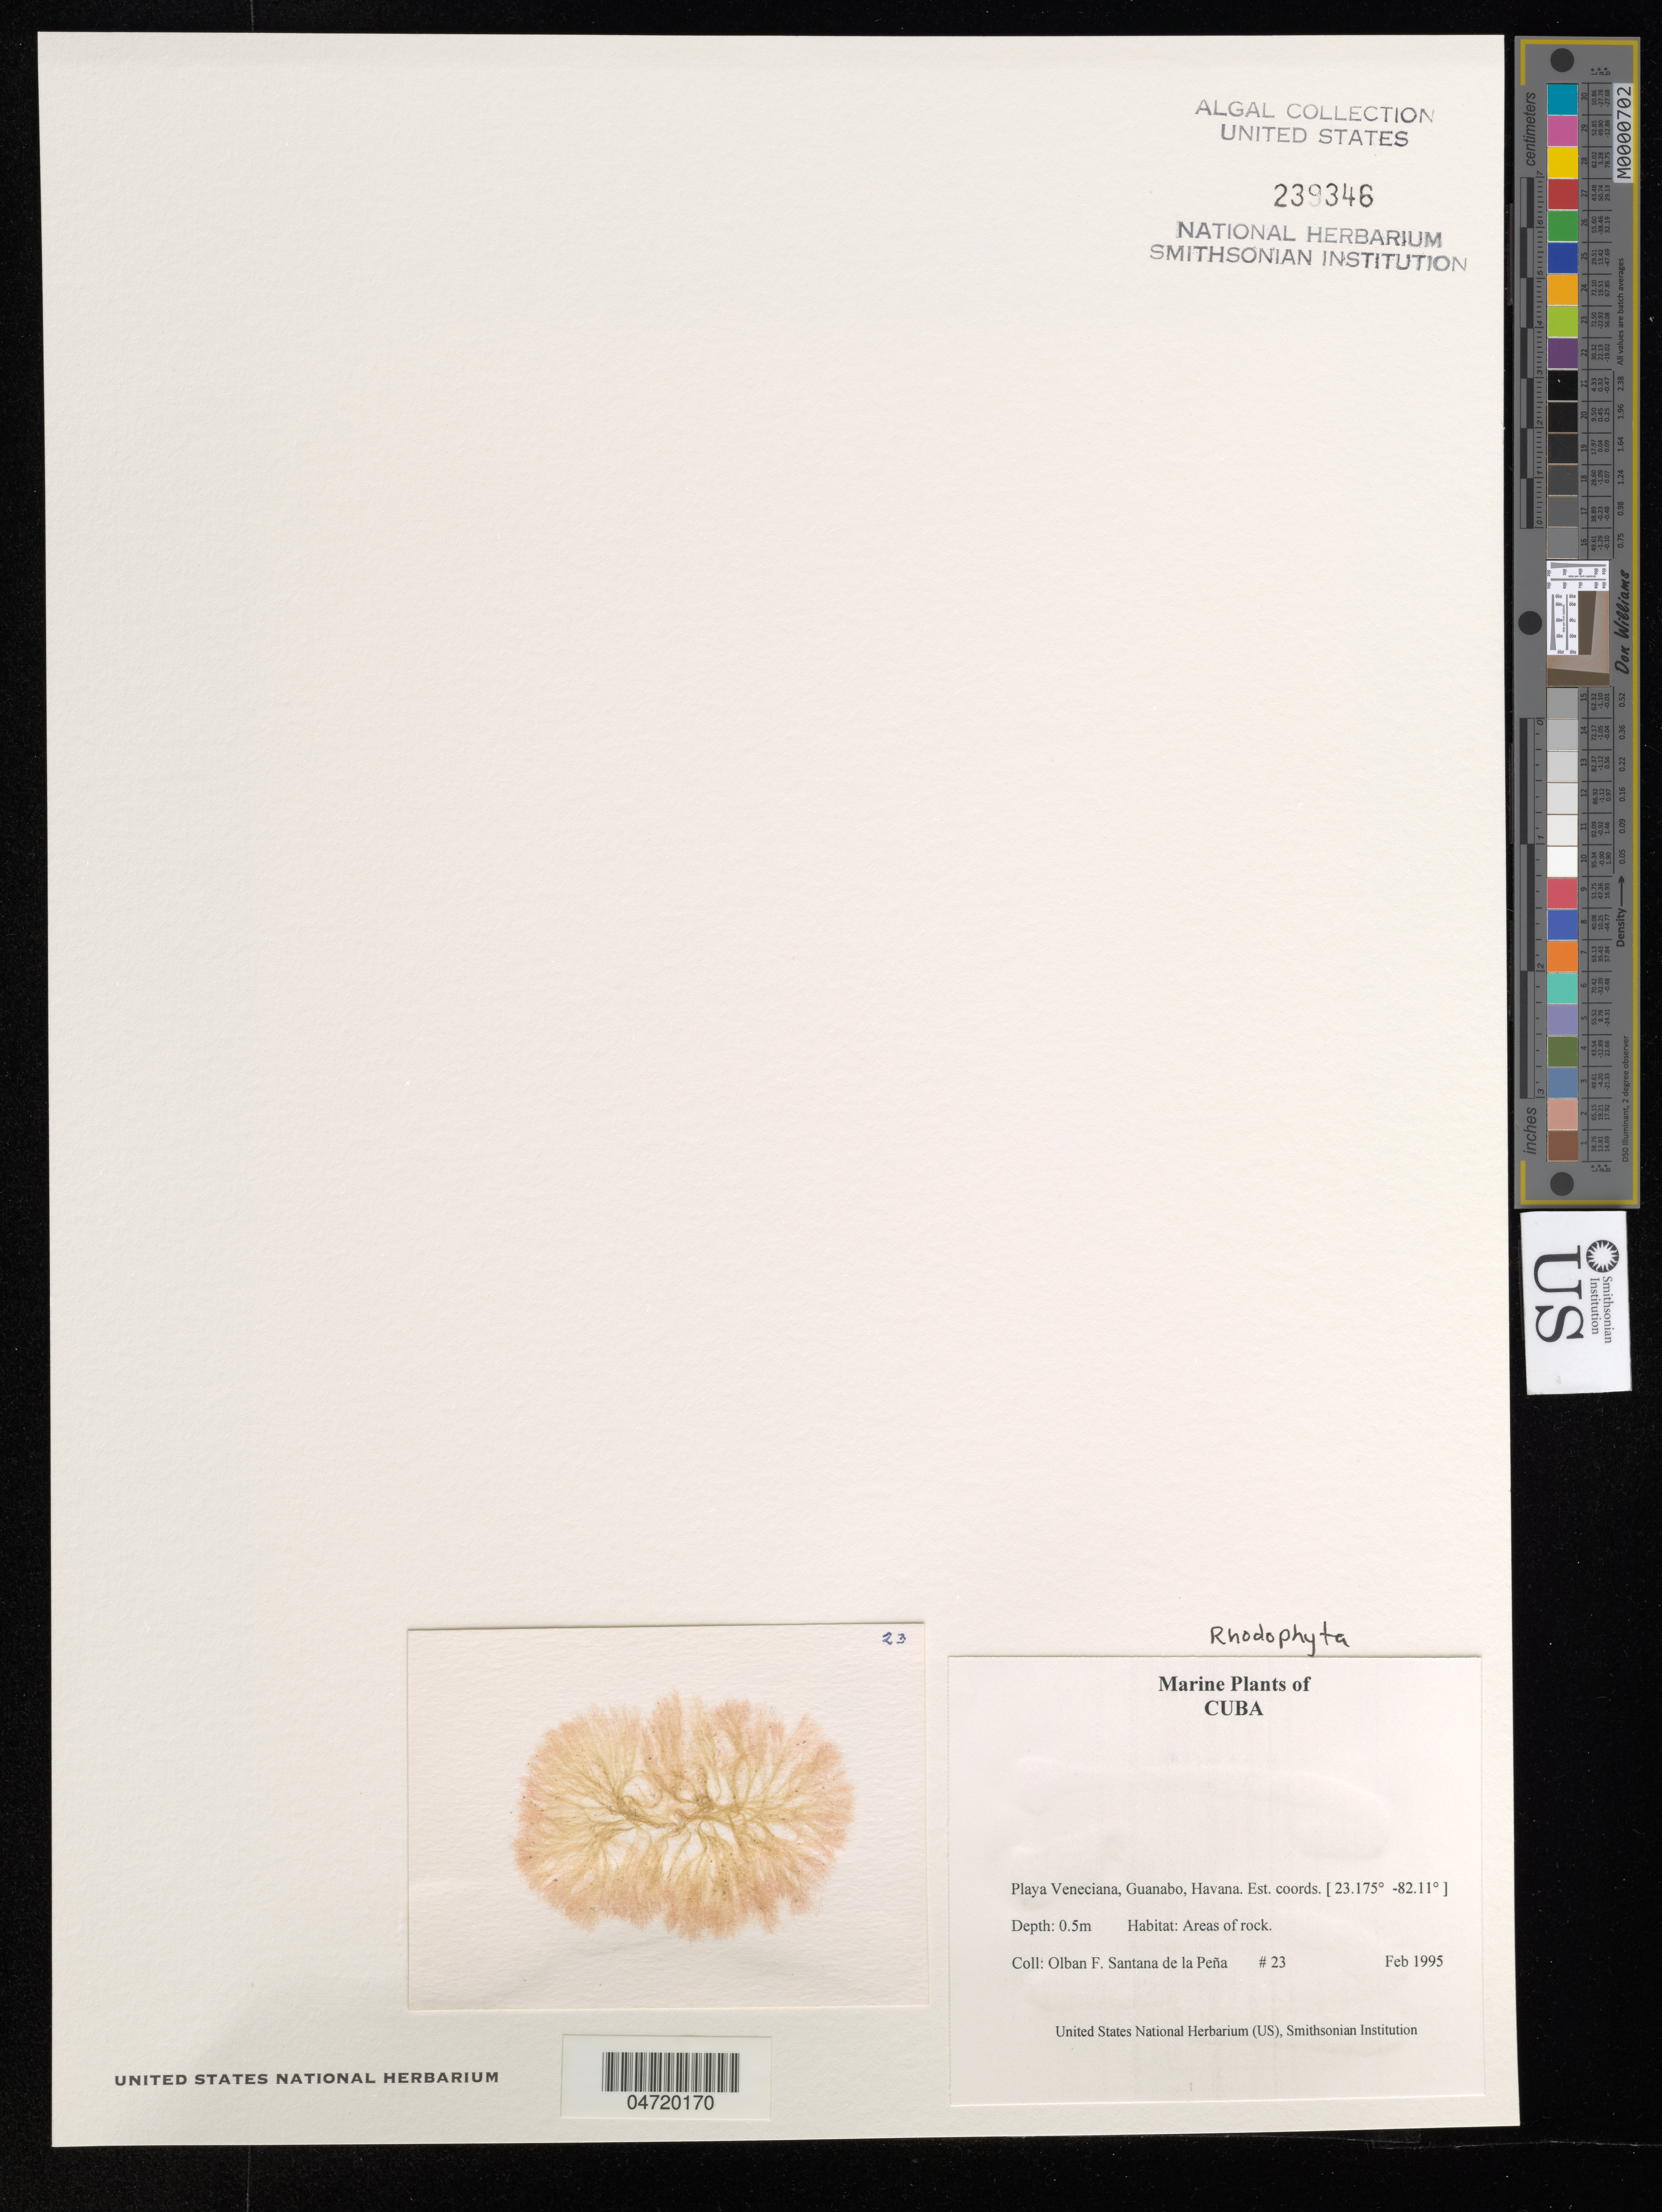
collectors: O. Santana de la Peña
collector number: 23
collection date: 1995-02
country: Cuba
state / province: La Habana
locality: Playa Veneciana, Guanabo, Havana.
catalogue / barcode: US 239346